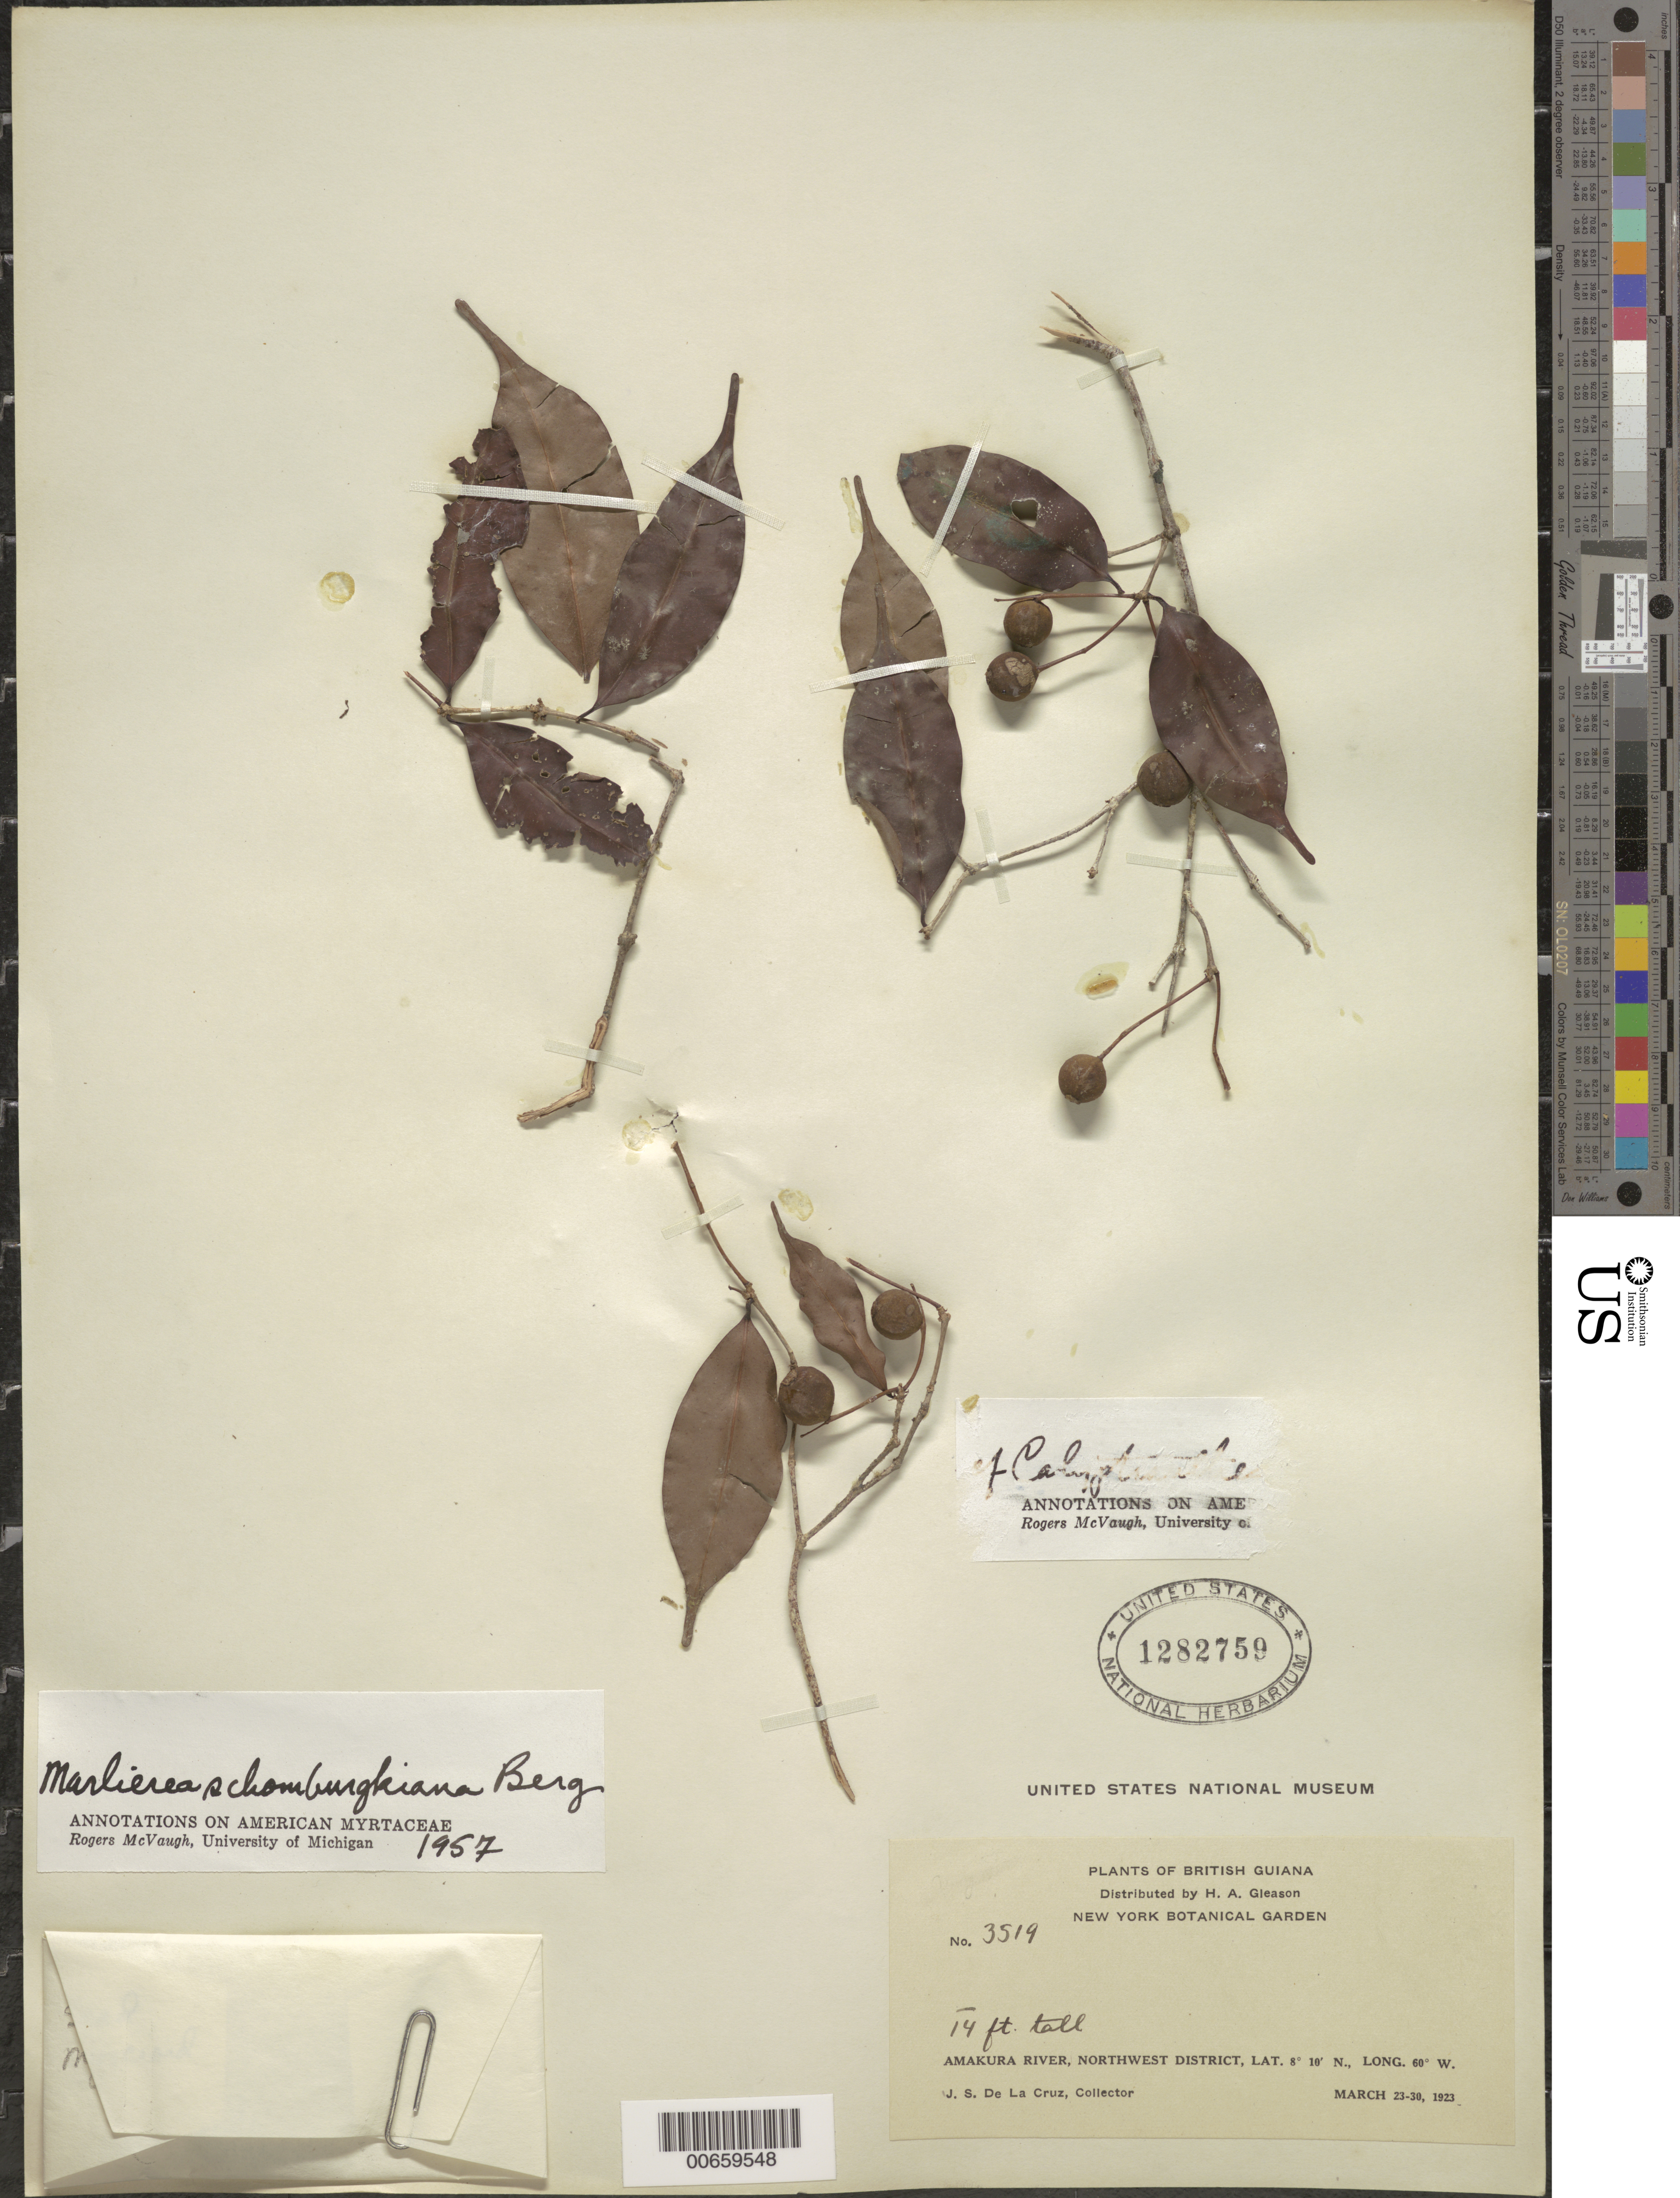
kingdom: Plantae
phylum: Tracheophyta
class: Magnoliopsida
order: Myrtales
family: Myrtaceae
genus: Myrcia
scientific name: Myrcia neoschomburgkiana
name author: E. Lucas & C.E. Wilson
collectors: J. S. de la Cruz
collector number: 3519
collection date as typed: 23-Mar-23 to 30-Mar-23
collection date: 1923-03-23/1923-03-30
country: Guyana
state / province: Barima-Waini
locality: Amakura R., NW District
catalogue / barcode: US 1282759